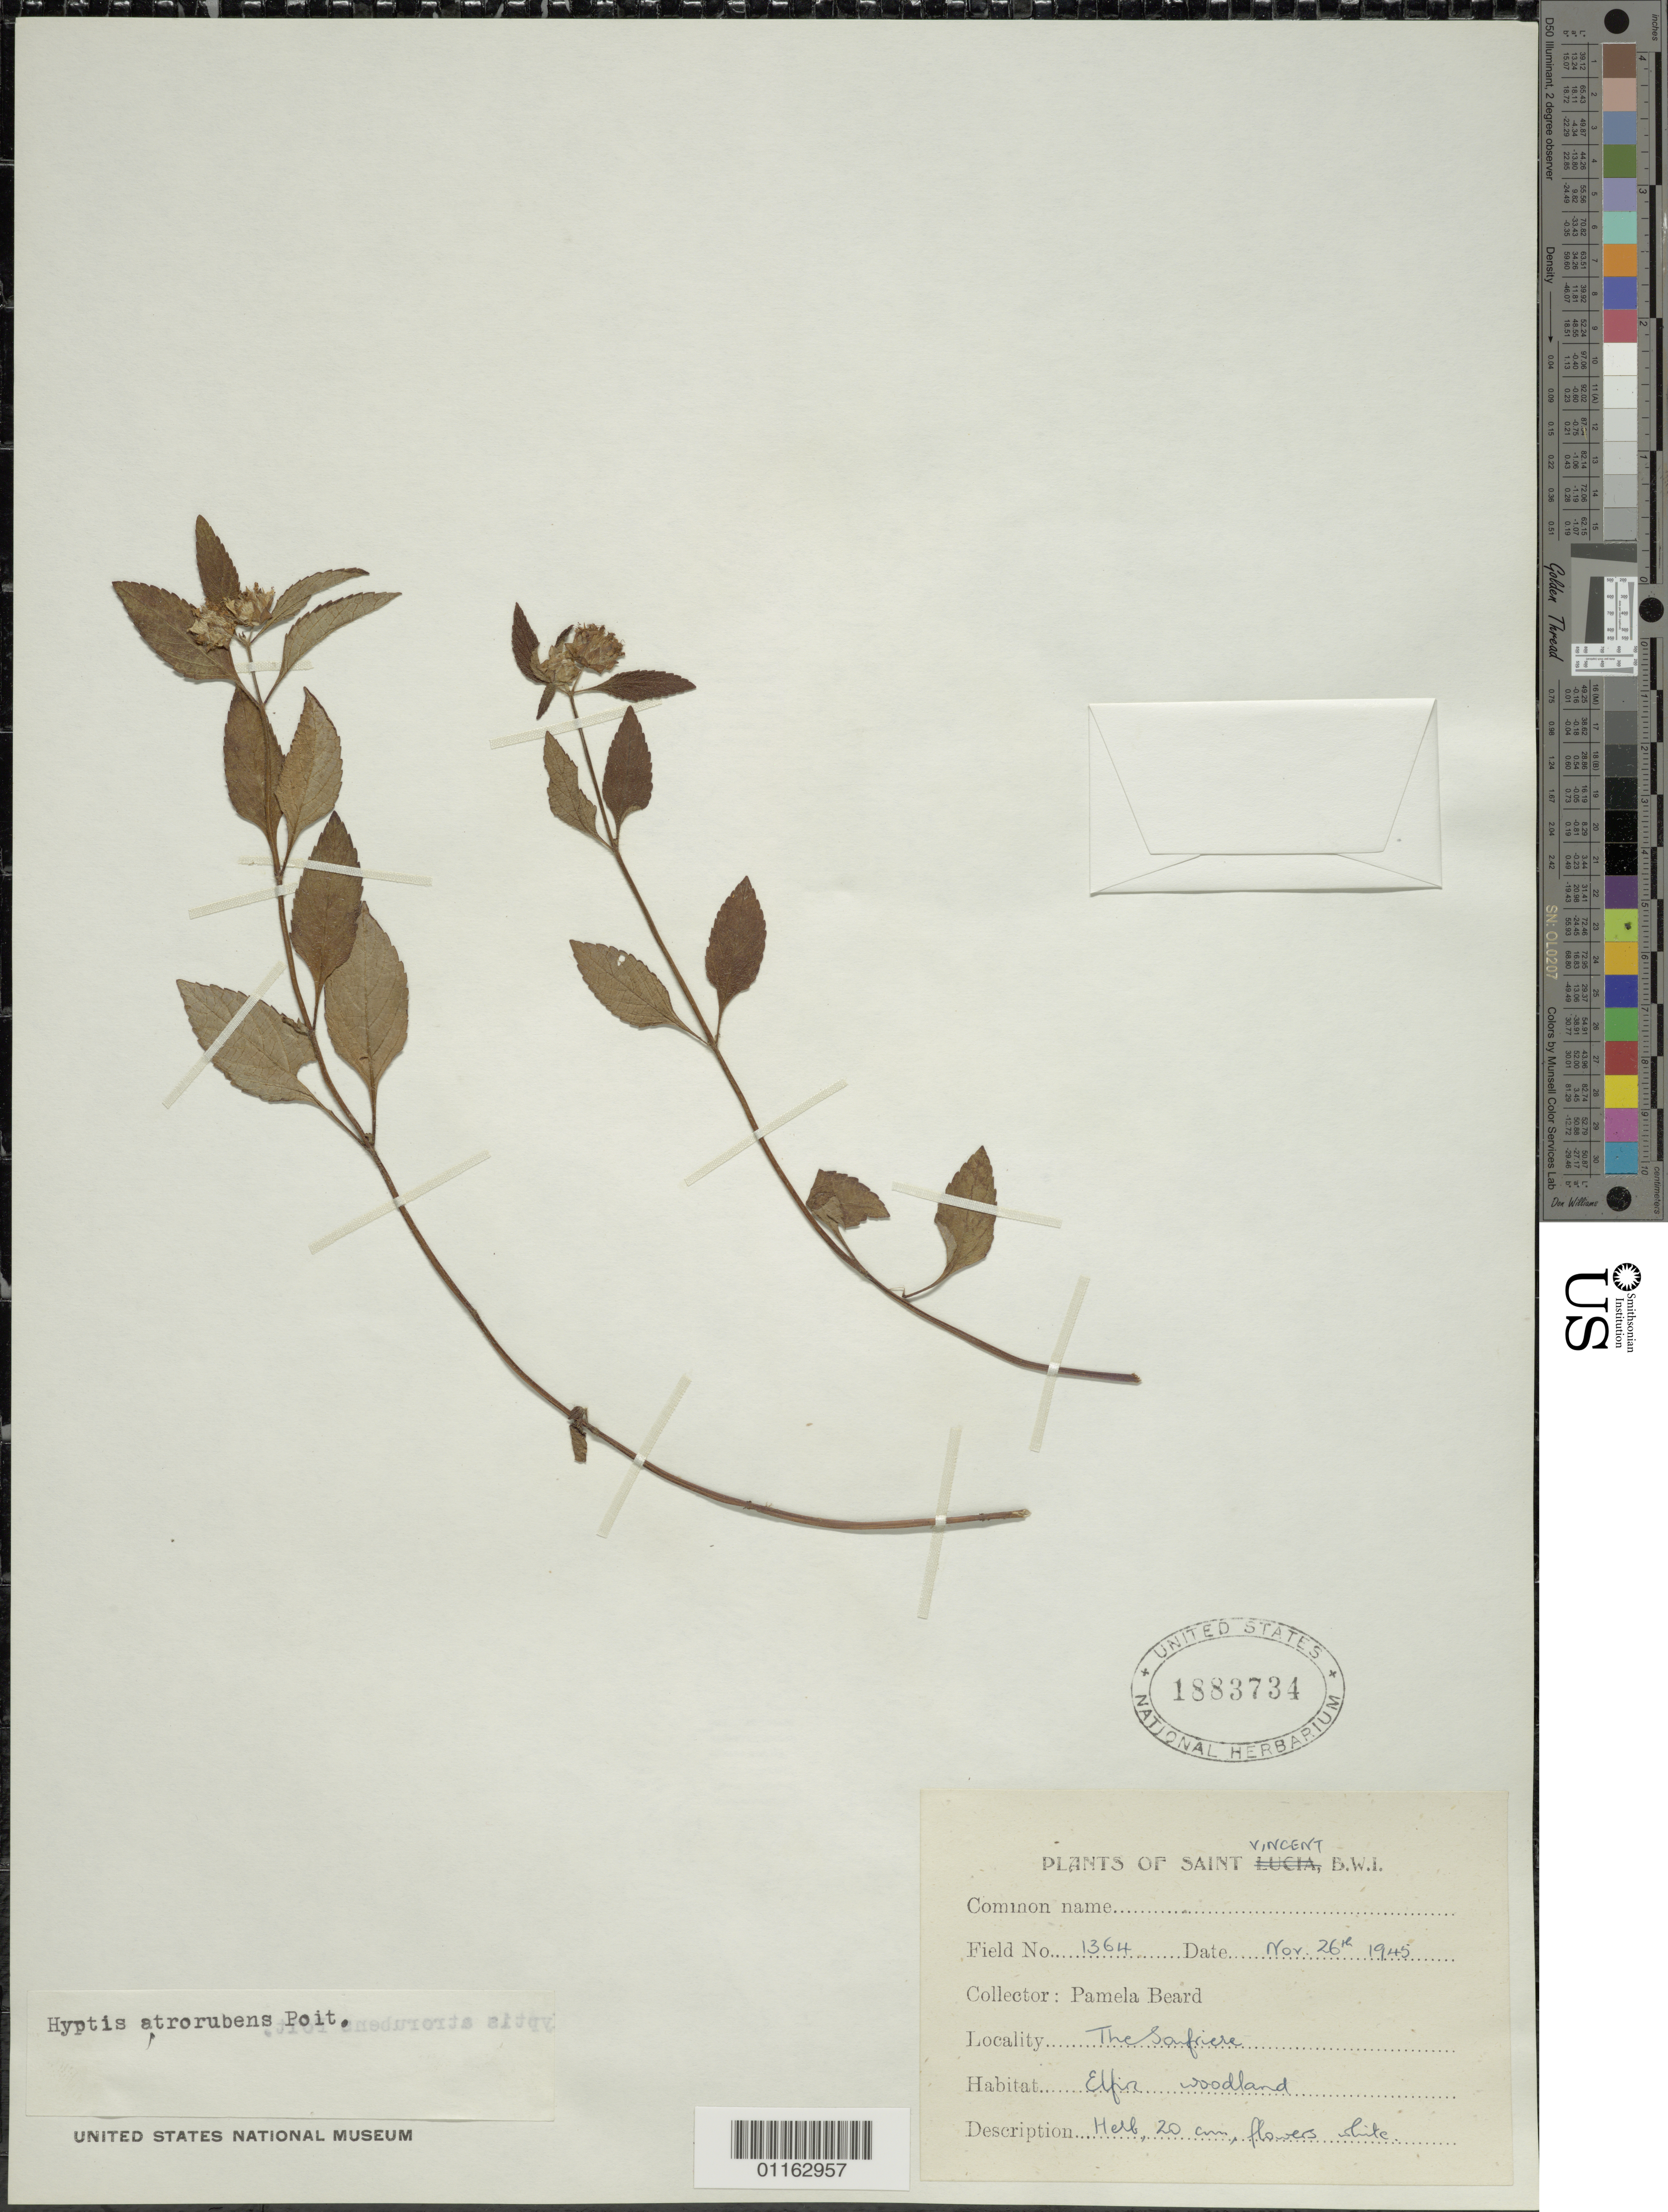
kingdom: Plantae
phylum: Tracheophyta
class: Magnoliopsida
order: Lamiales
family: Lamiaceae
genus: Hyptis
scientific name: Hyptis atrorubens var. atrorubens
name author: Poit.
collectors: P. Beard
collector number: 1364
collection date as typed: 26 Nov 1945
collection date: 1945-11-26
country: St. Vincent - Grenadines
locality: The Soufriere.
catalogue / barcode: US 1883734